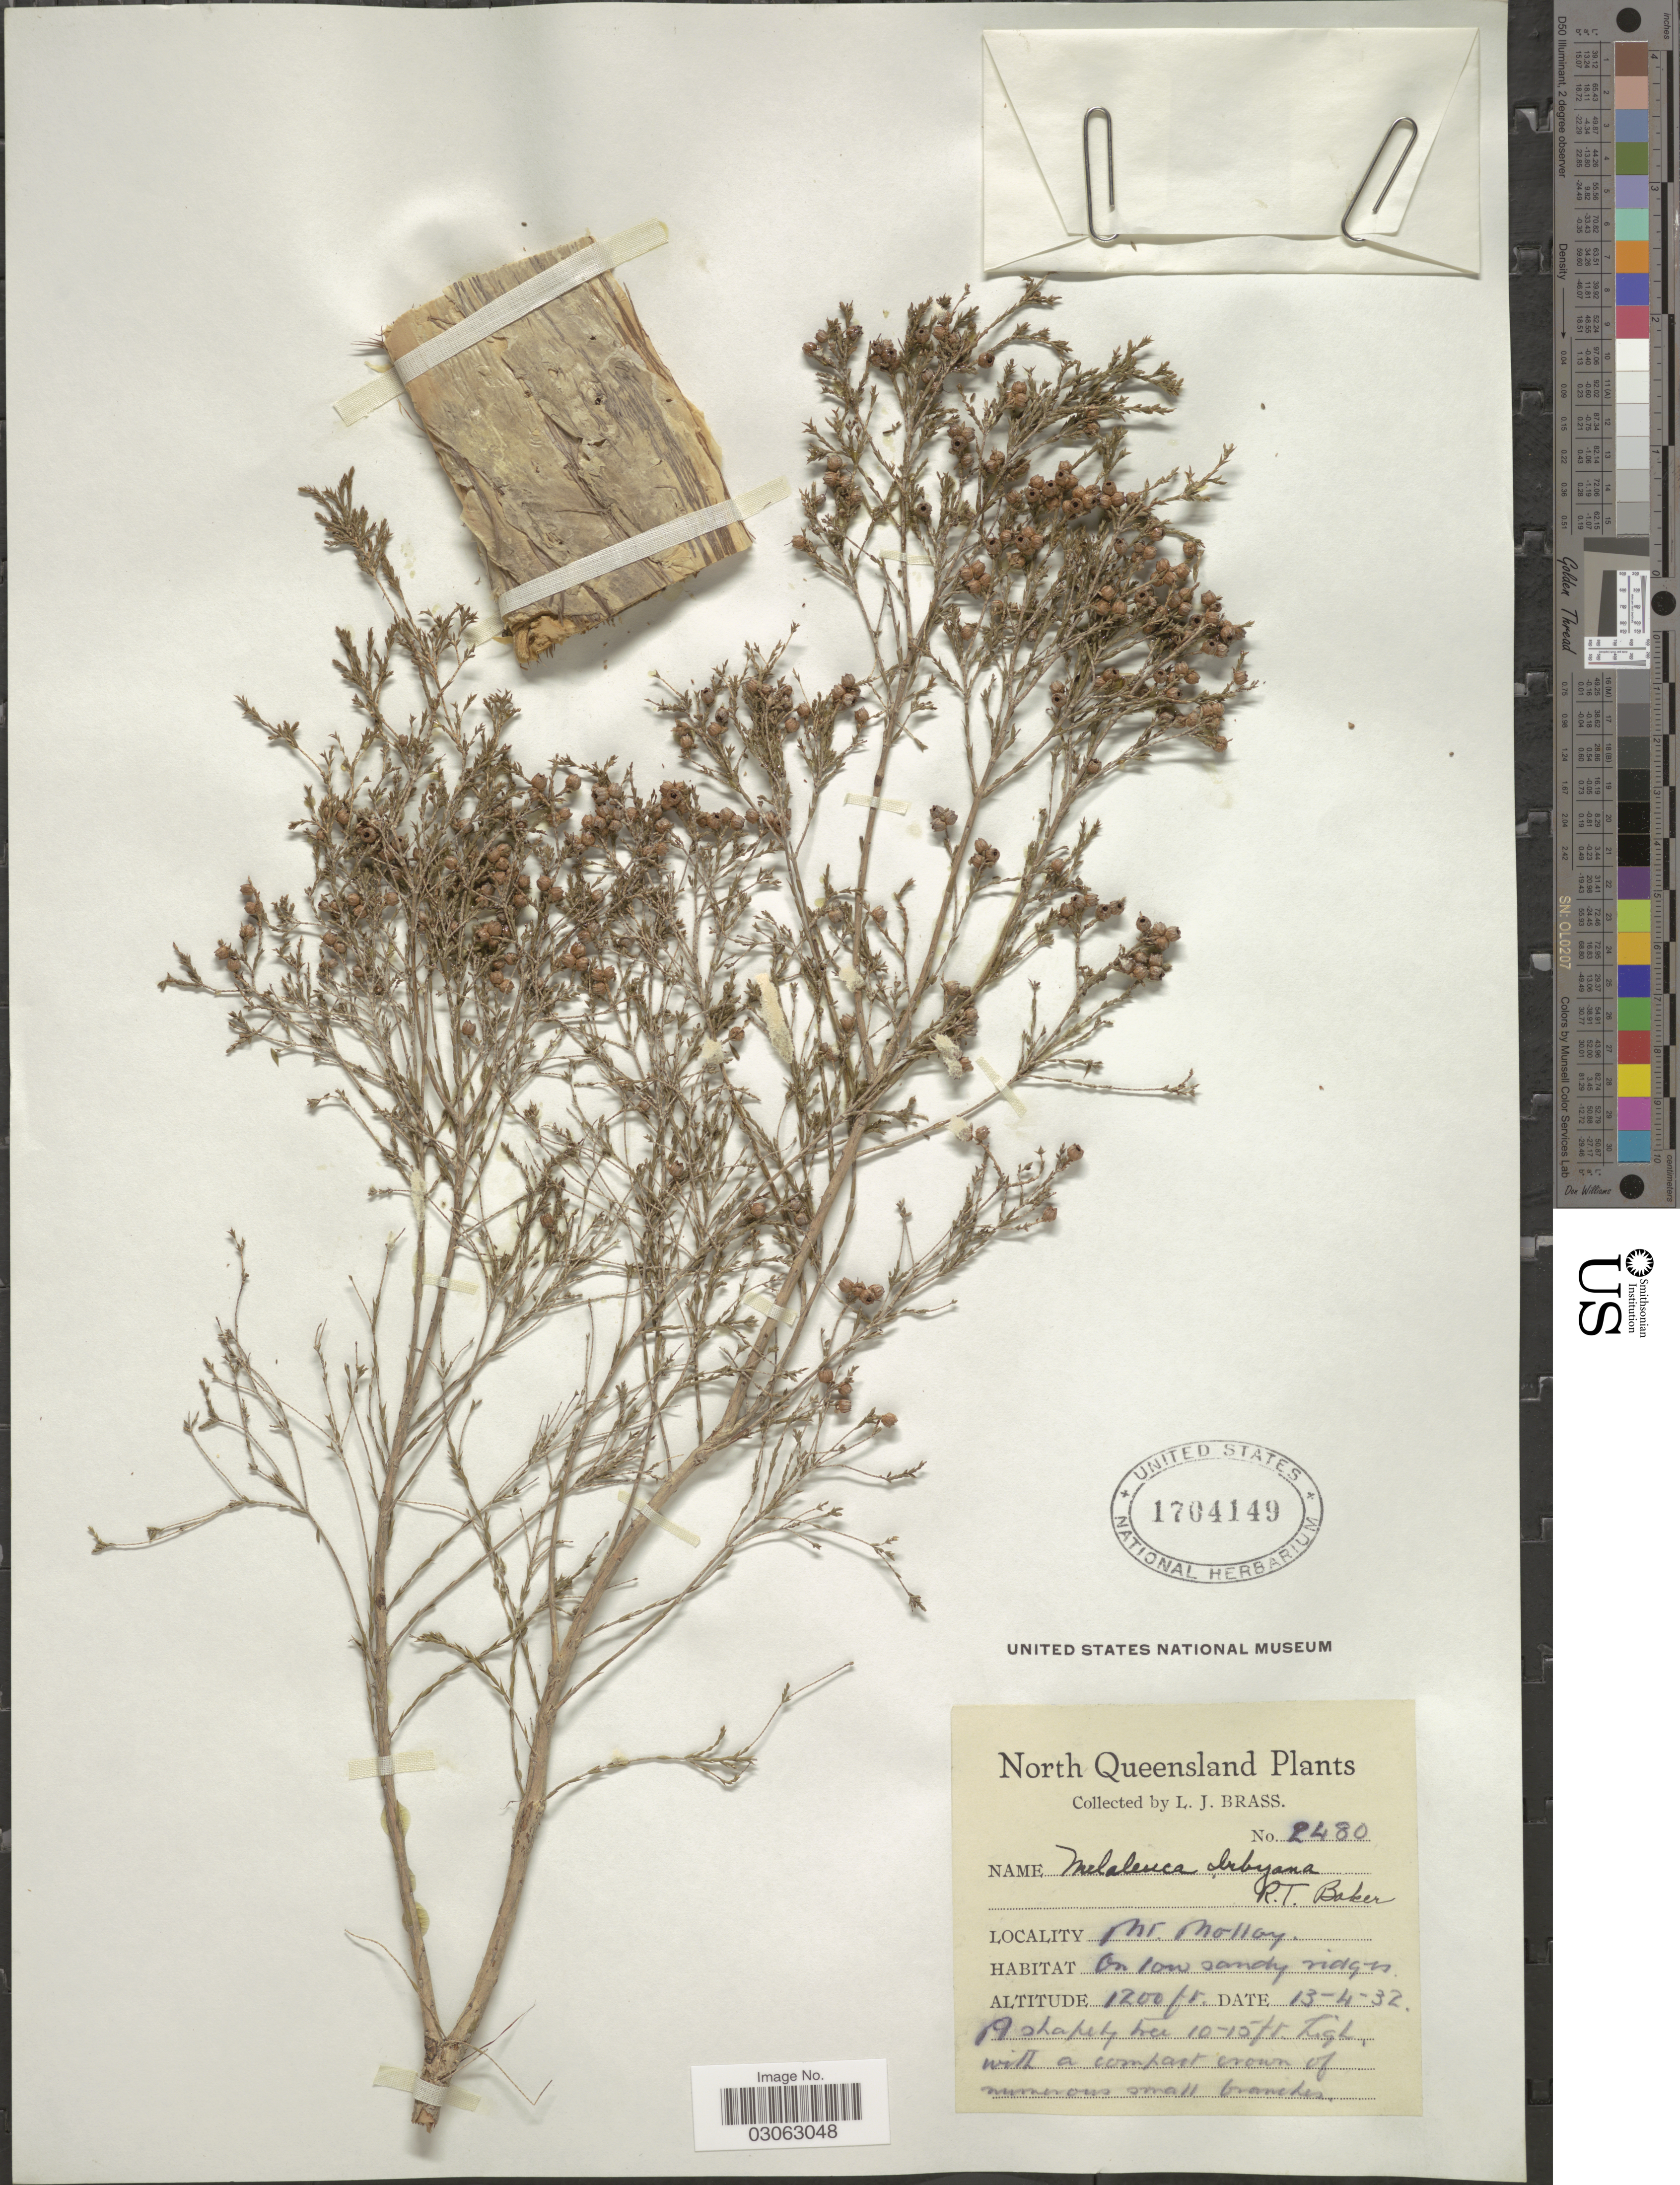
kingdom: Plantae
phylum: Tracheophyta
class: Magnoliopsida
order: Myrtales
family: Myrtaceae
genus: Melaleuca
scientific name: Melaleuca irbyana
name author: F. Muell. ex R.T. Baker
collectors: L. J. Brass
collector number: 2480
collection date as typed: Transcribed d/m/y: 13/4/32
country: Australia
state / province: Queensland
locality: North Queensland. Mt. Molloy.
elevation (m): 366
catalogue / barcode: US 1704149